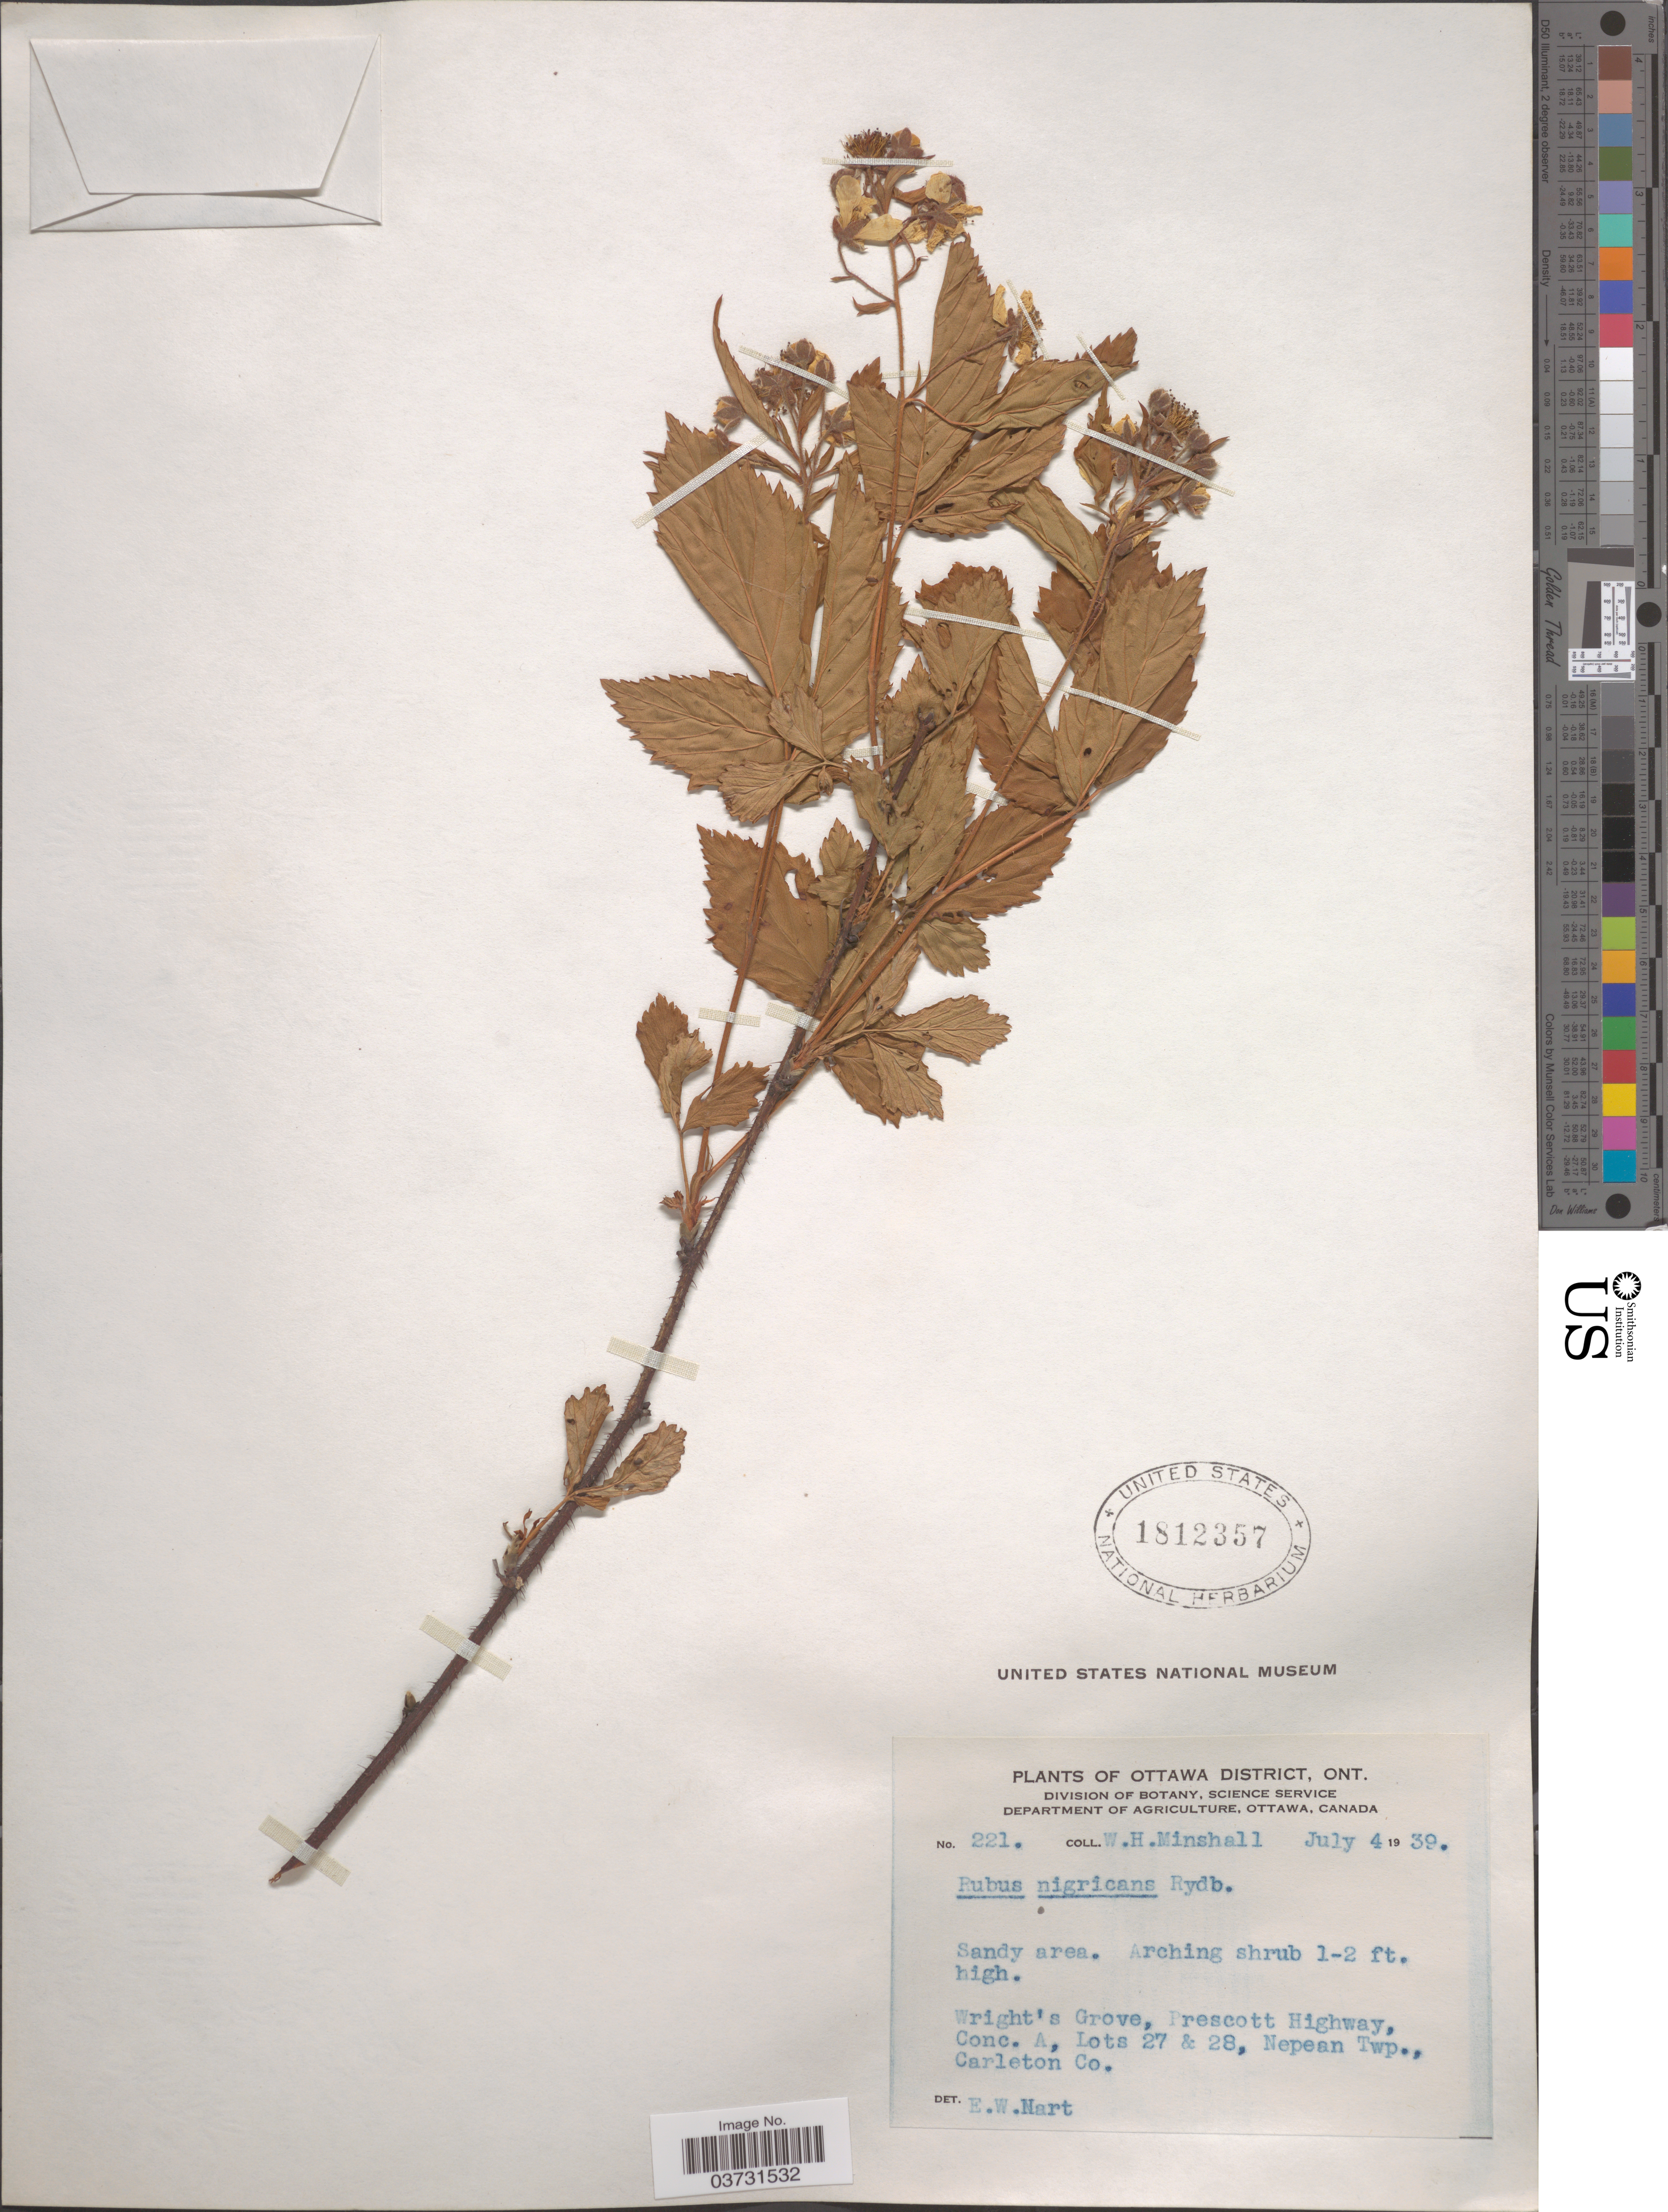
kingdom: Plantae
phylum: Tracheophyta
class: Magnoliopsida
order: Rosales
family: Rosaceae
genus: Rubus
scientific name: Rubus nigricans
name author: Rydb. in Britton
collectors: W. Minshall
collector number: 221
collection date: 1939-07-04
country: Canada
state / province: Ontario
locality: Ottawa District. Wright's Grove, Prescott Highway, Conc. A, Lots 27 & 28, Nepean Twp., Carleton Co.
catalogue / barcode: US 1812357